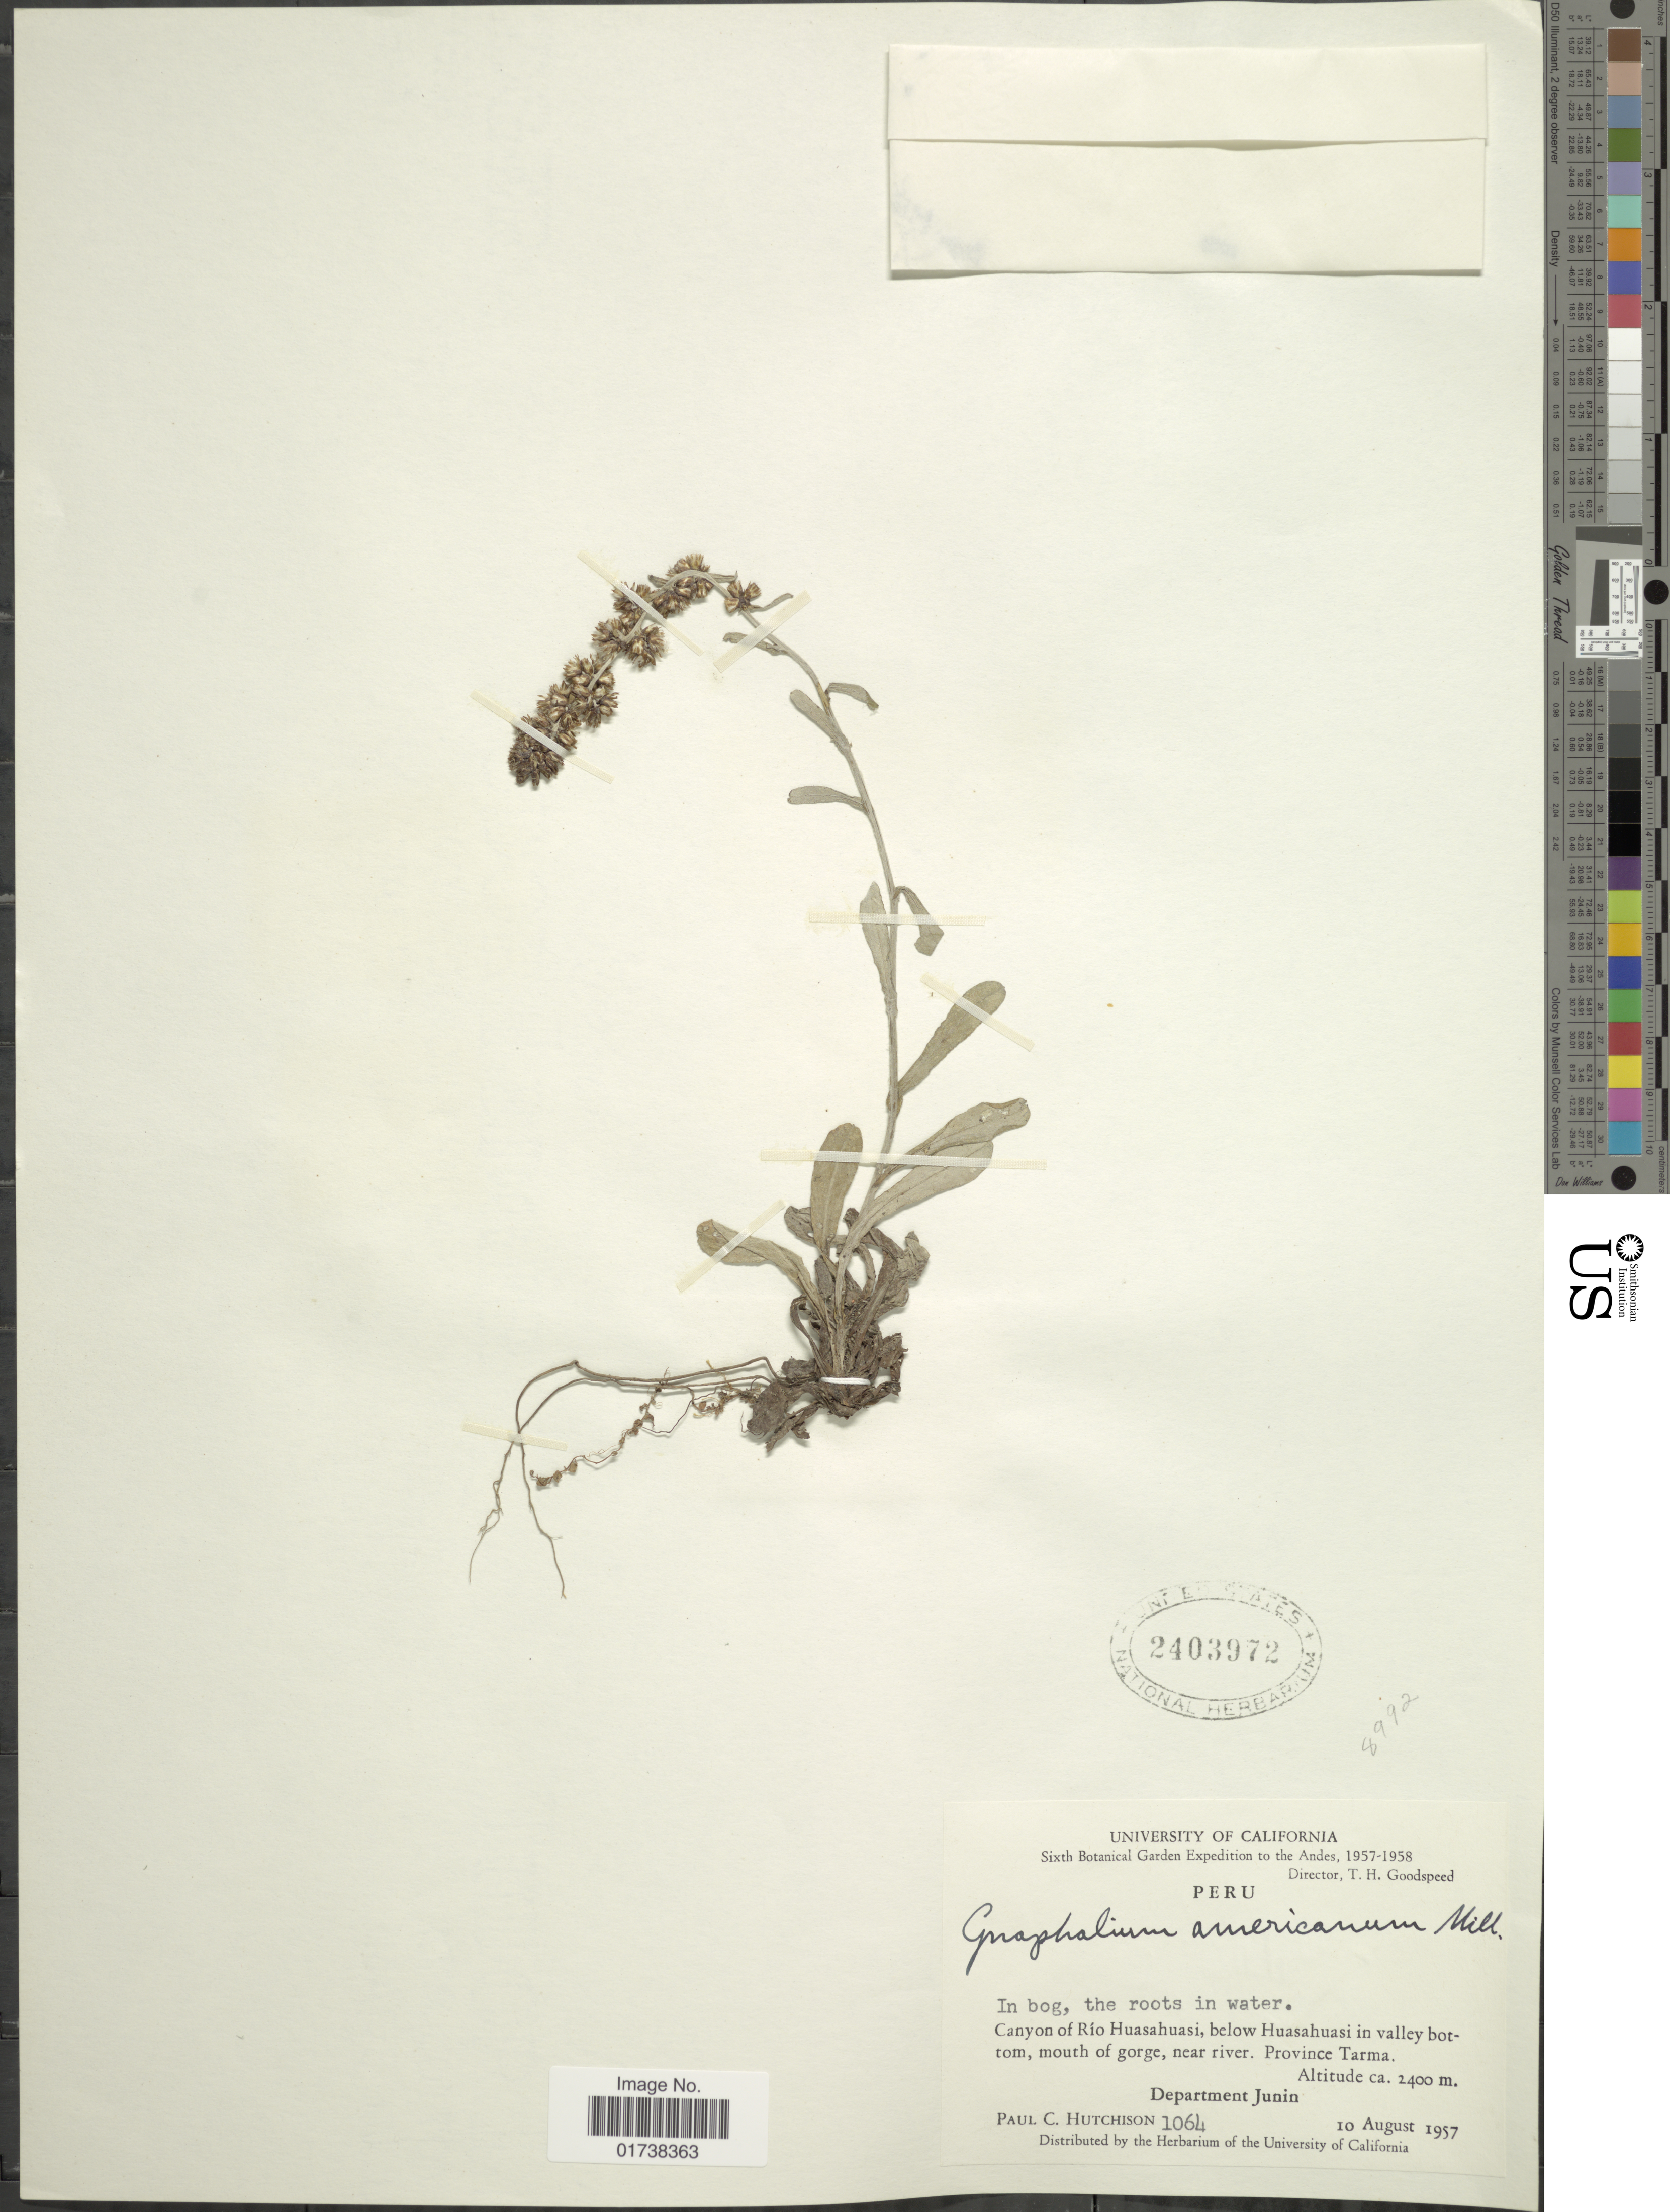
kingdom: Plantae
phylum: Tracheophyta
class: Magnoliopsida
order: Asterales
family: Asteraceae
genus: Gamochaeta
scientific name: Gamochaeta americana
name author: (Mill.) Wedd.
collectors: P. C. Hutchison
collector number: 1064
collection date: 1957-08-10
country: Peru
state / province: Junín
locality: Andes, Canyon of Rio Huasahuasi, below Huasahuasi in valley bottom, mouth of gorge, near river, Province Tarma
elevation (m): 2400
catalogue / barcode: US 2403972